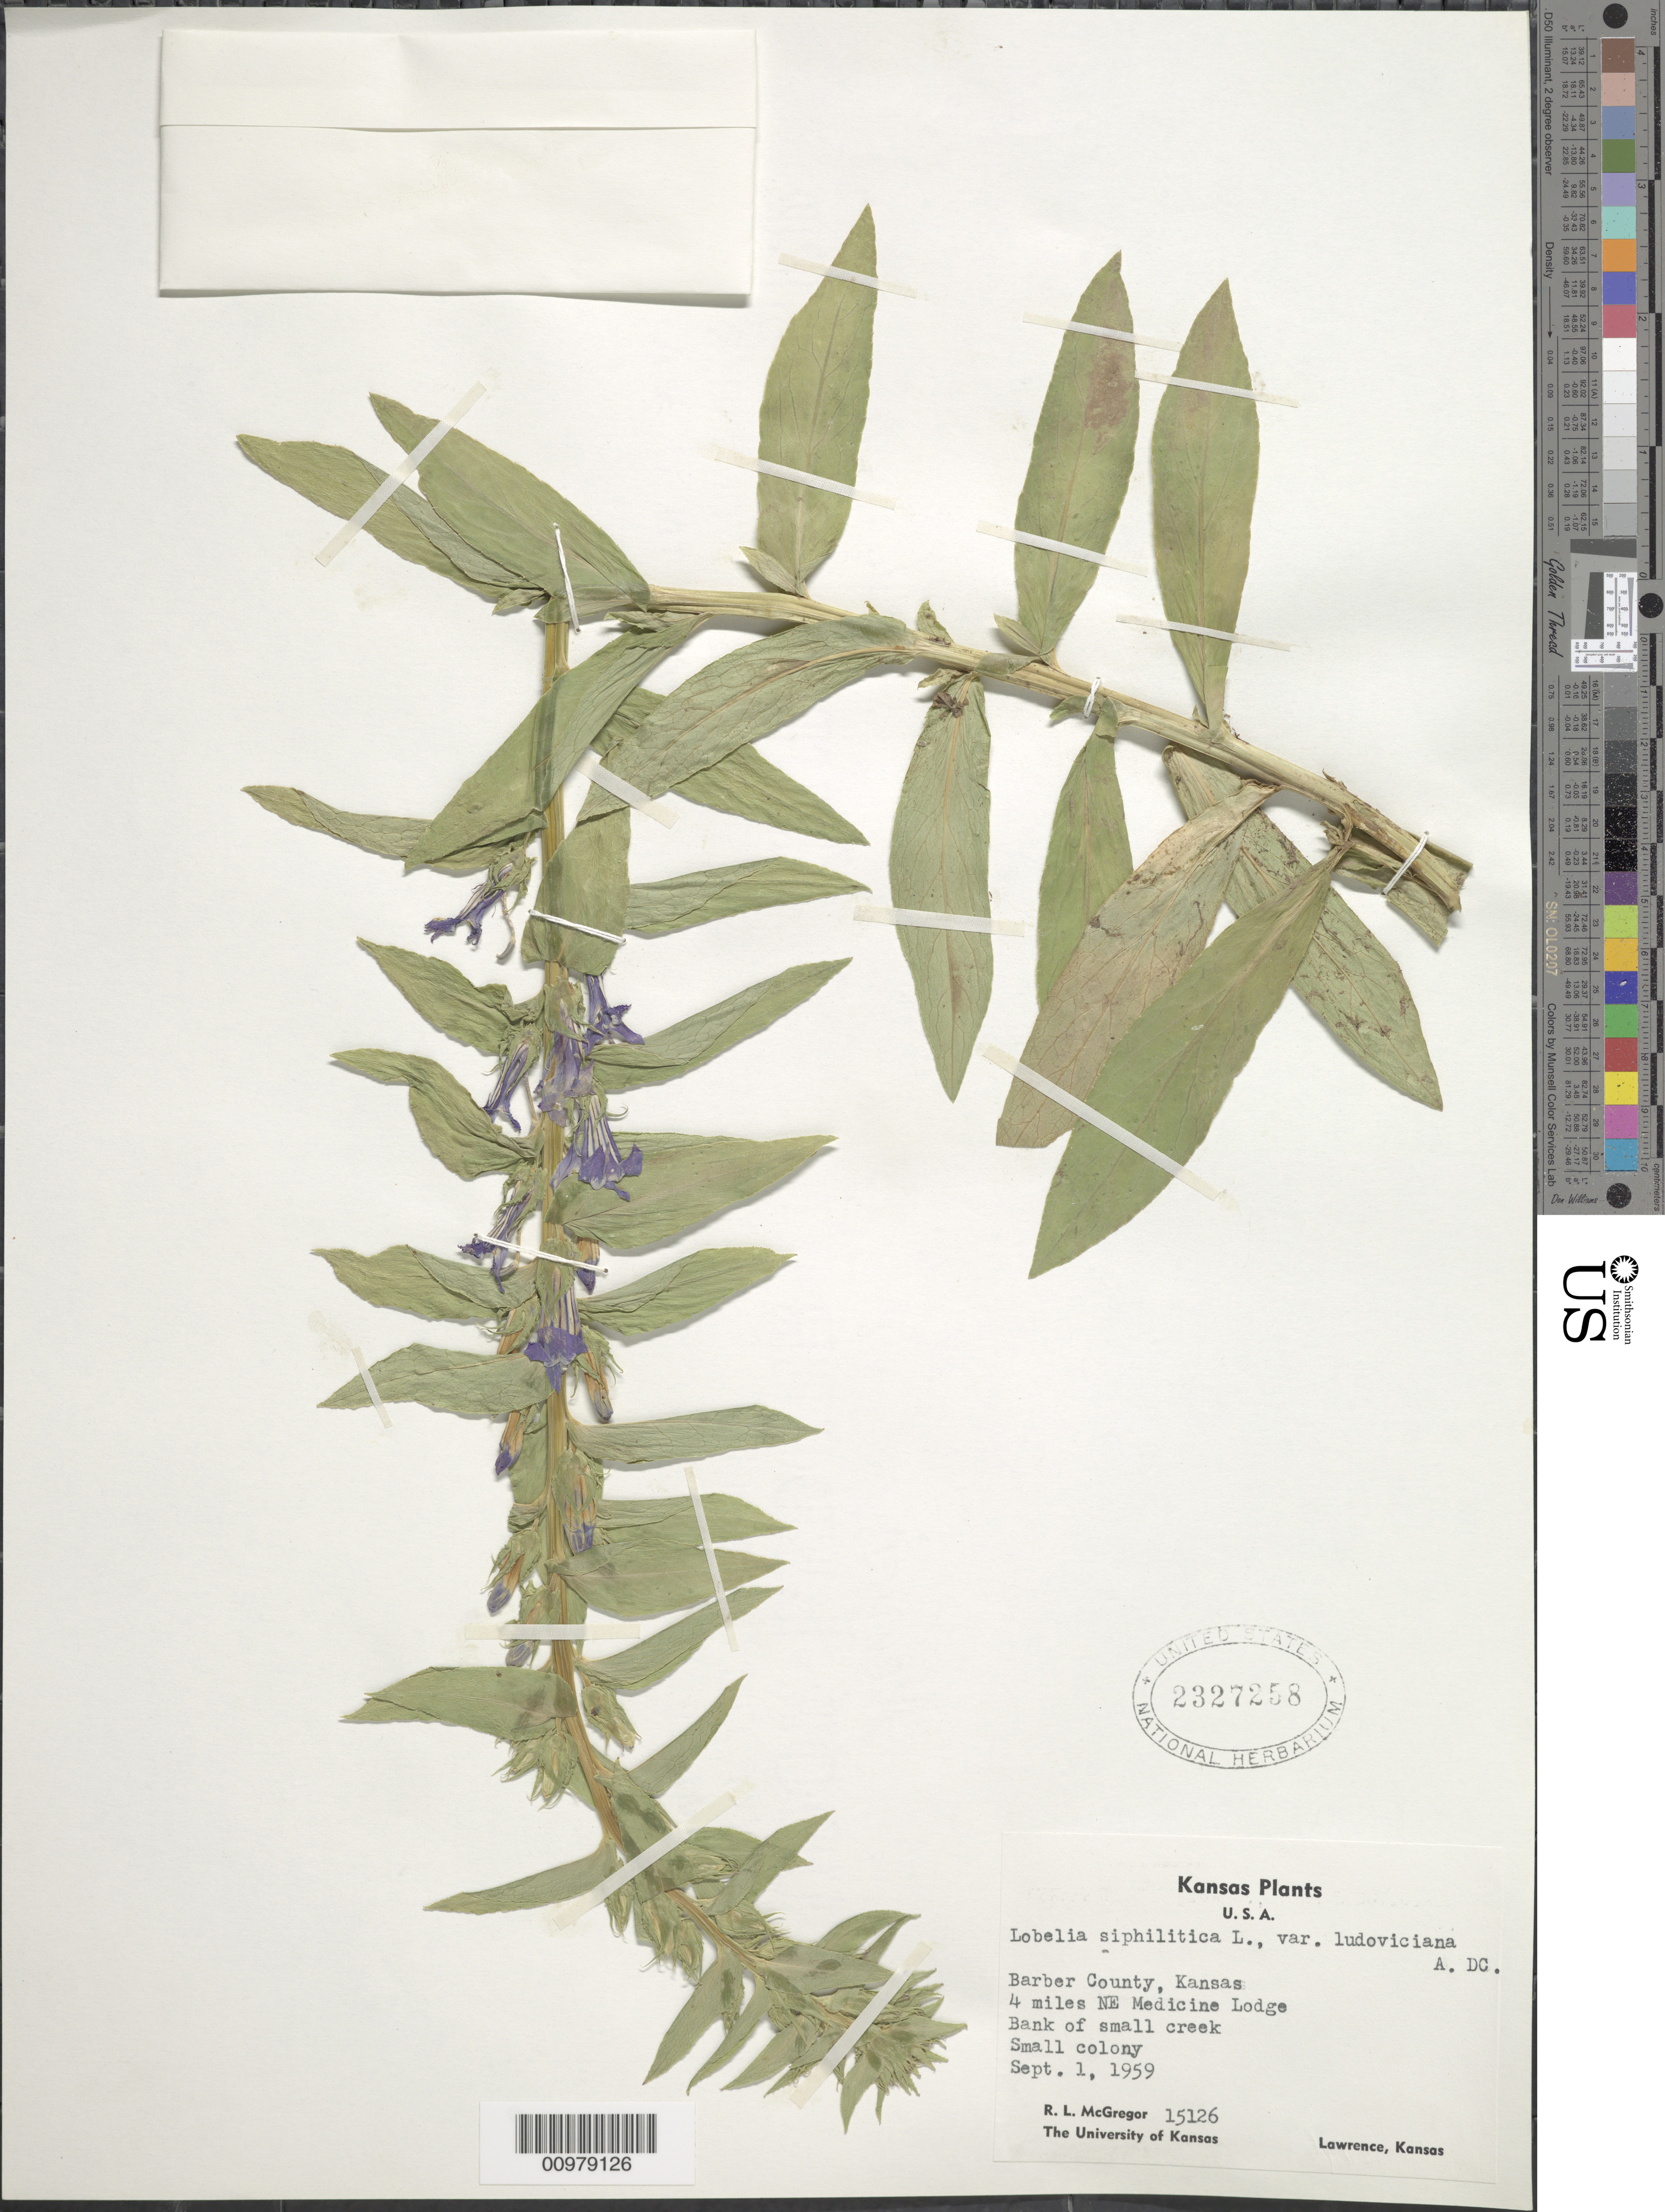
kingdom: Plantae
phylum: Tracheophyta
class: Magnoliopsida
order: Asterales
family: Campanulaceae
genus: Lobelia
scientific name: Lobelia siphilitica var. ludoviciana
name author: A. DC.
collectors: R. McGregor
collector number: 15126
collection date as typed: Sept. 1, 1959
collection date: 1959-09-01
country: United States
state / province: Kansas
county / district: Barber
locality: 4 miles NE Medicine Lodge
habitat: Bank of small creek, small colony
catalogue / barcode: US 2327258